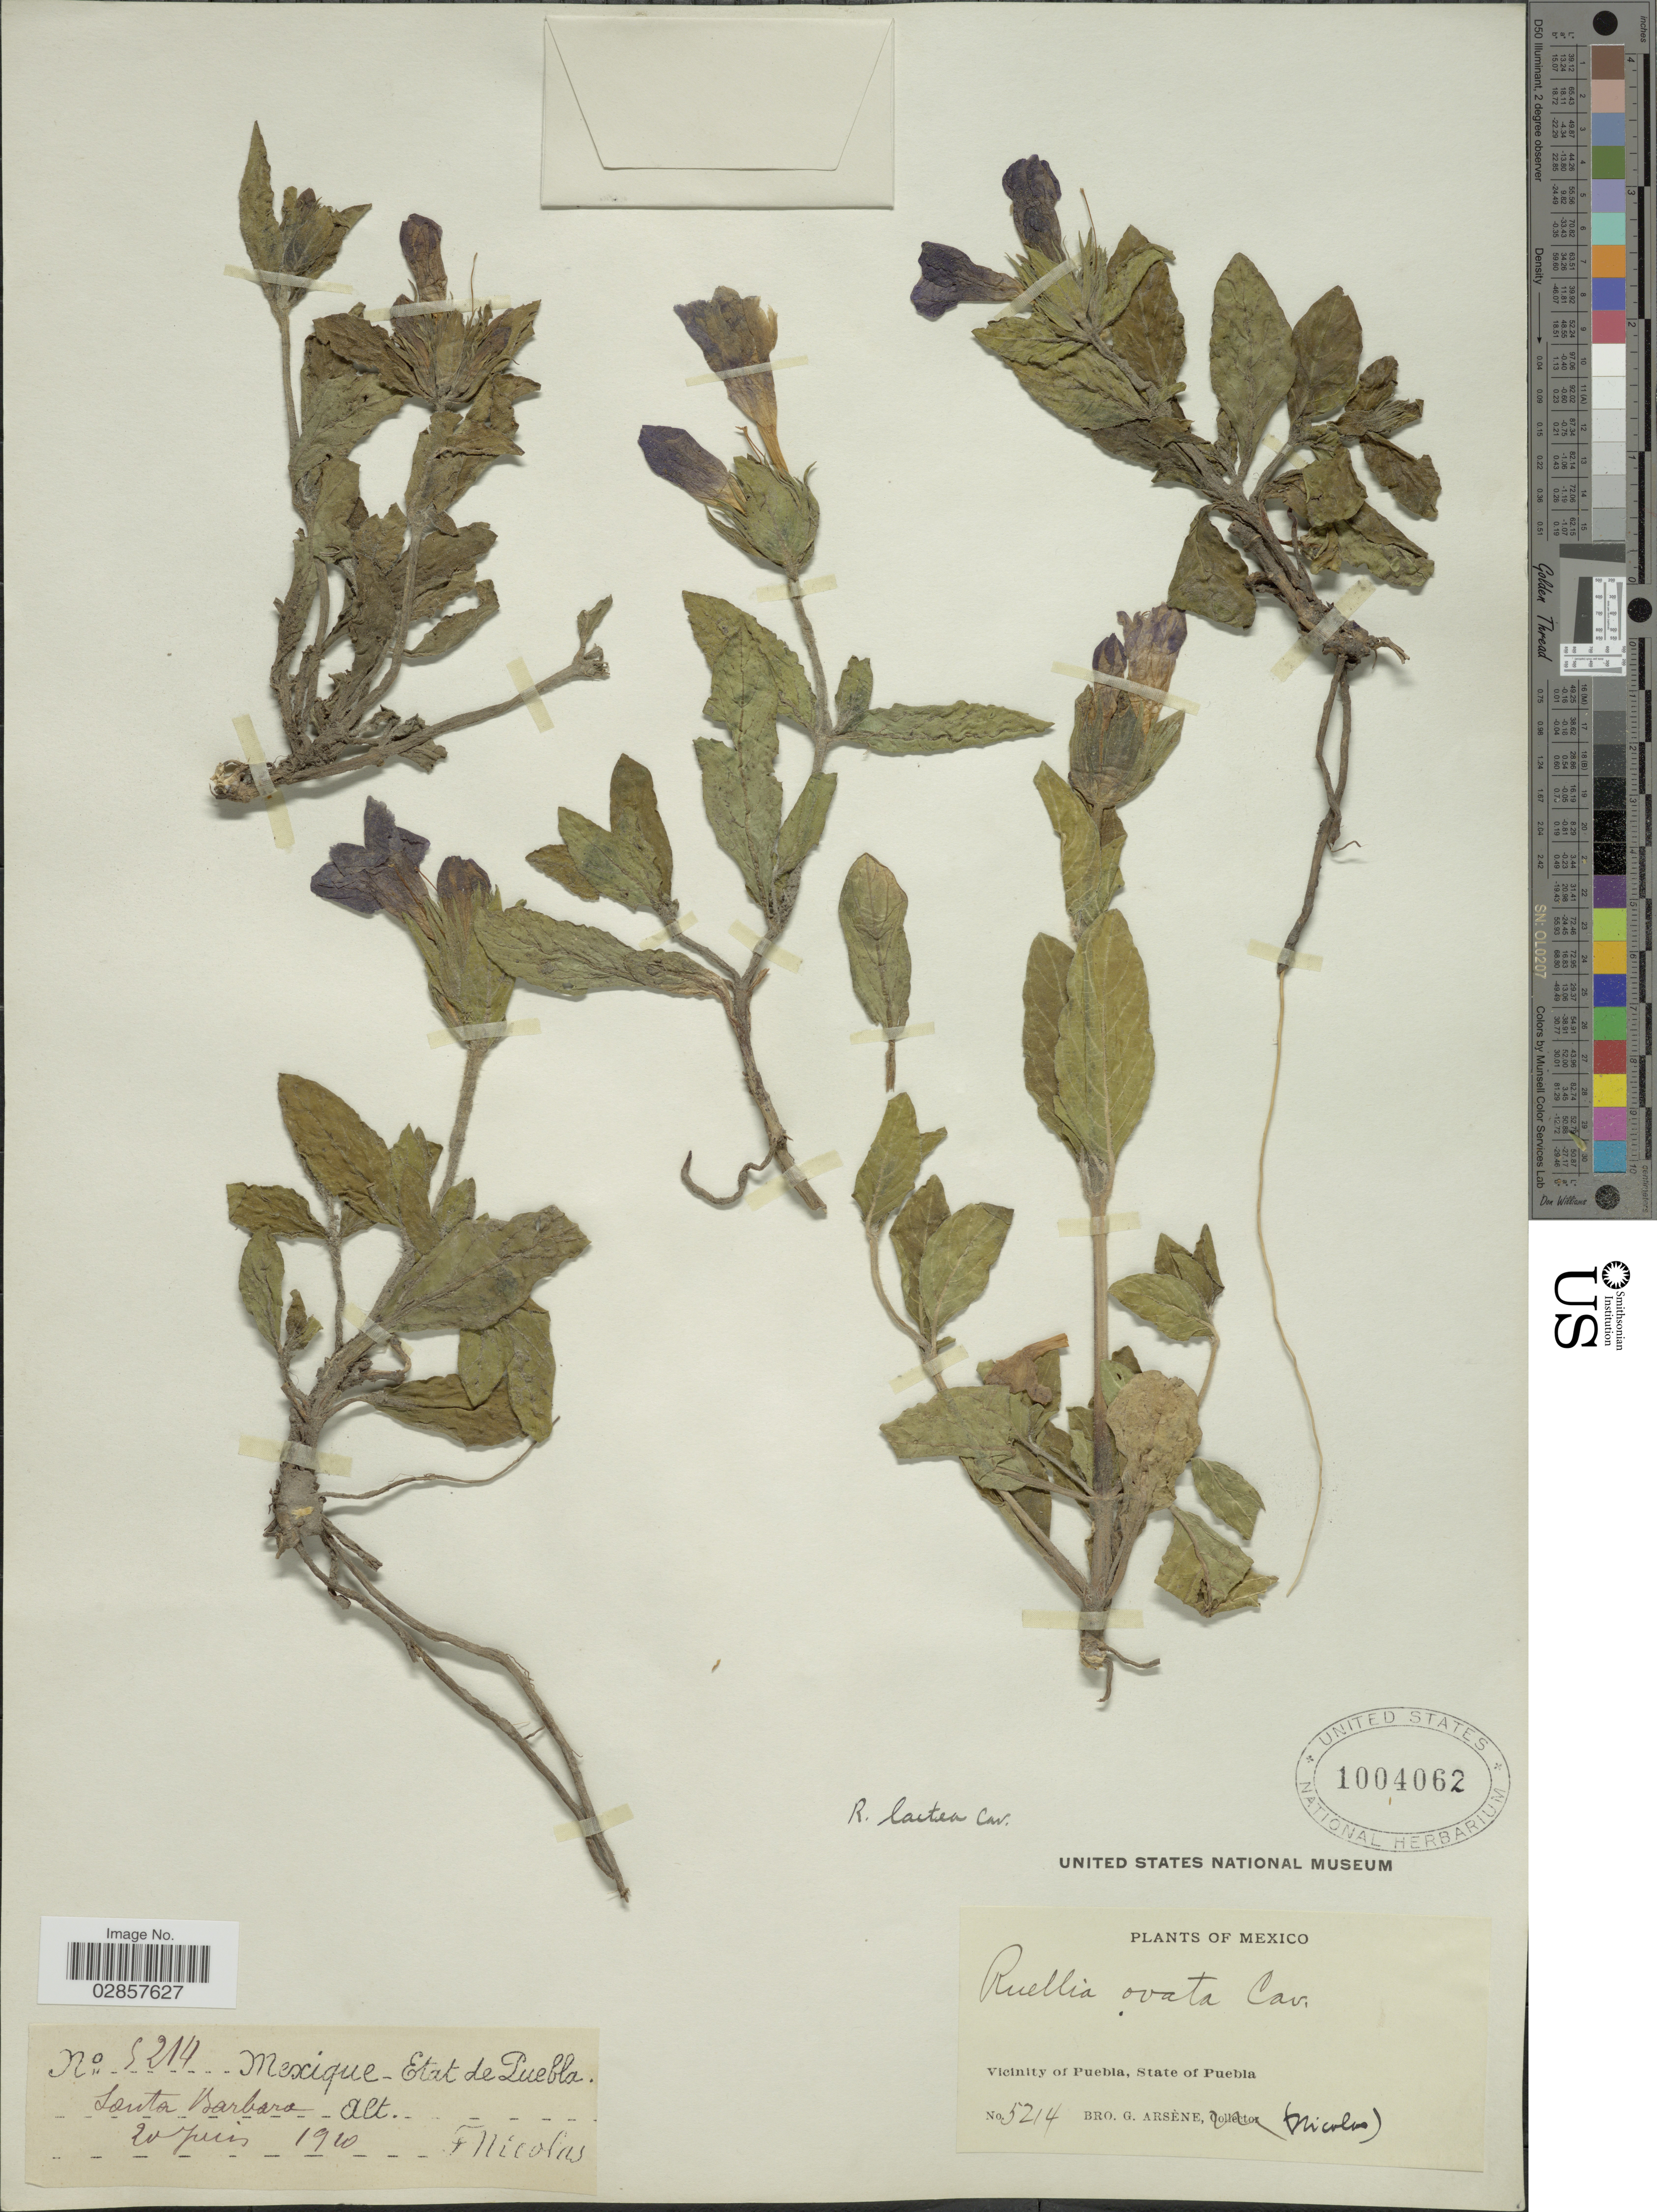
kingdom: Plantae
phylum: Tracheophyta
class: Magnoliopsida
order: Lamiales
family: Acanthaceae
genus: Ruellia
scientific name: Ruellia lactea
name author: Cav.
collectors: Bro. G. Arsène & F. Nicolas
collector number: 5214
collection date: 1910-06-20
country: Mexico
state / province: Puebla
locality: Vicinity of Puebla, Santa Barbara.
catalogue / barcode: US 1004062